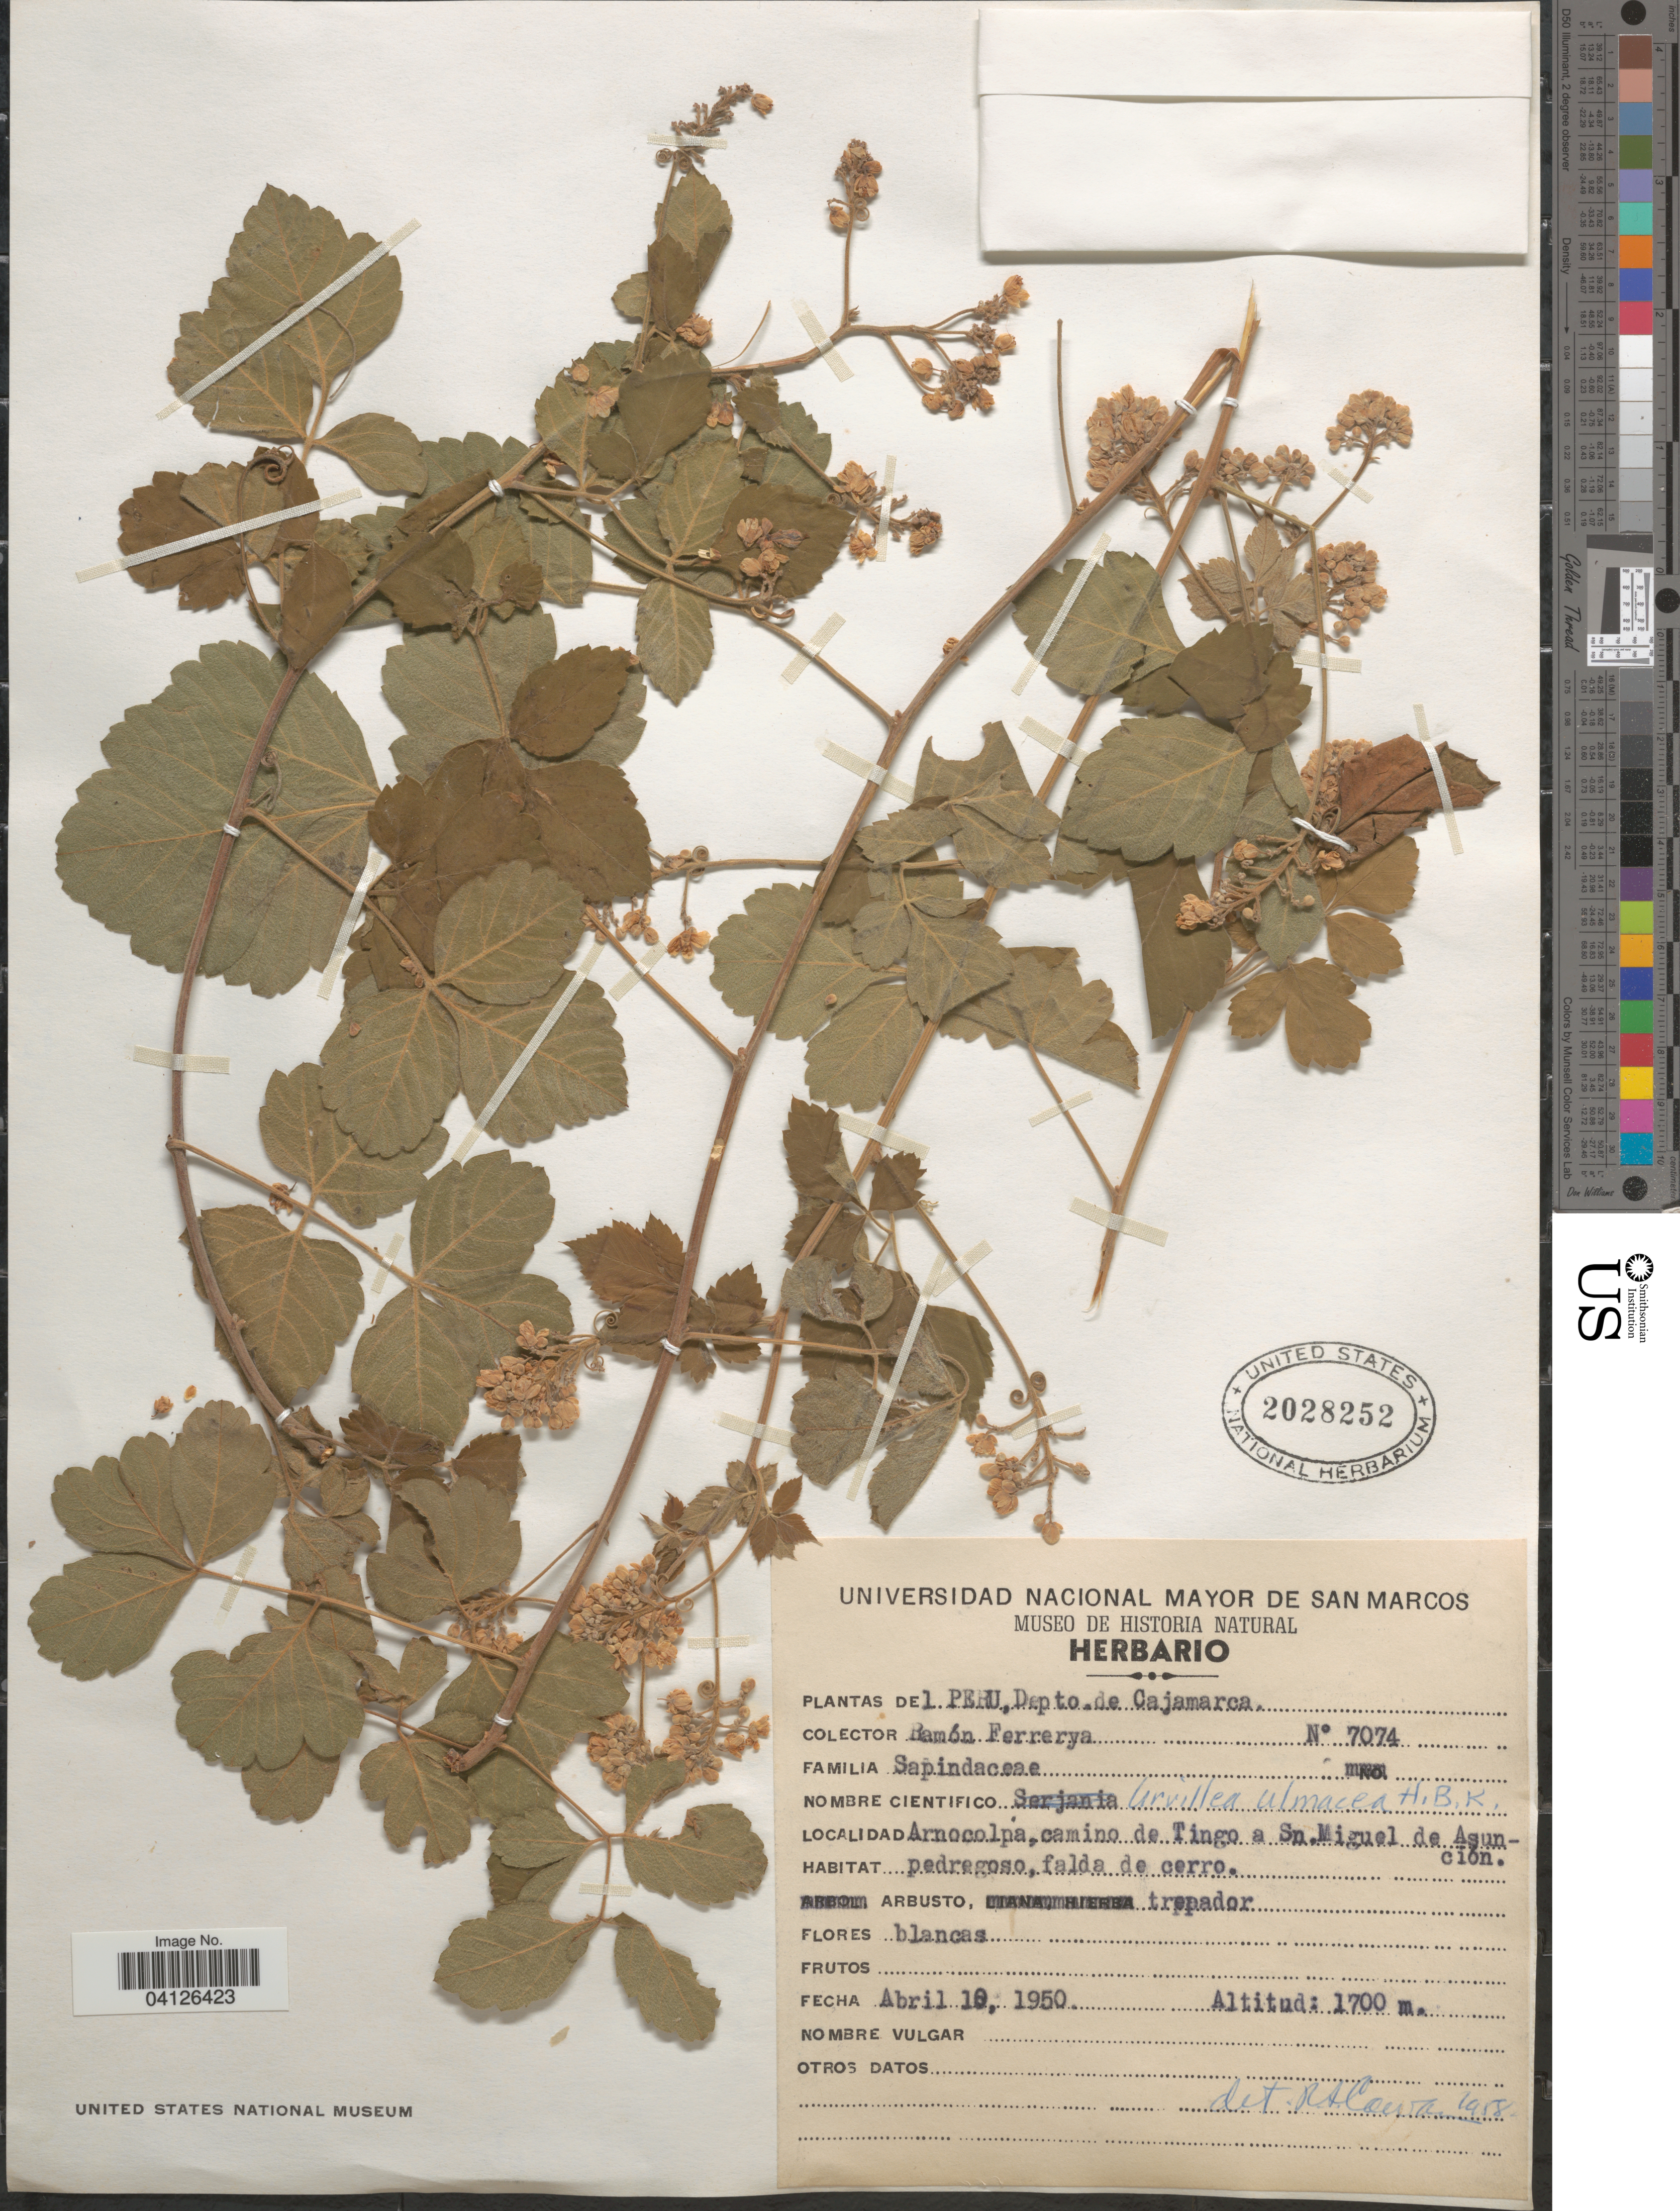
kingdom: Plantae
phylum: Tracheophyta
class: Magnoliopsida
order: Sapindales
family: Sapindaceae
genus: Urvillea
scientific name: Urvillea ulmacea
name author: Kunth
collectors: R. A. Ferreyra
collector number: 7074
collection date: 1950-04-10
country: Peru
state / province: Cajamarca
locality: Depto. de Cajamarca. Arnocolpa, camino de Tingo a Sn. Miguel de Asuncion.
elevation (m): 1700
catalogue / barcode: US 2028252